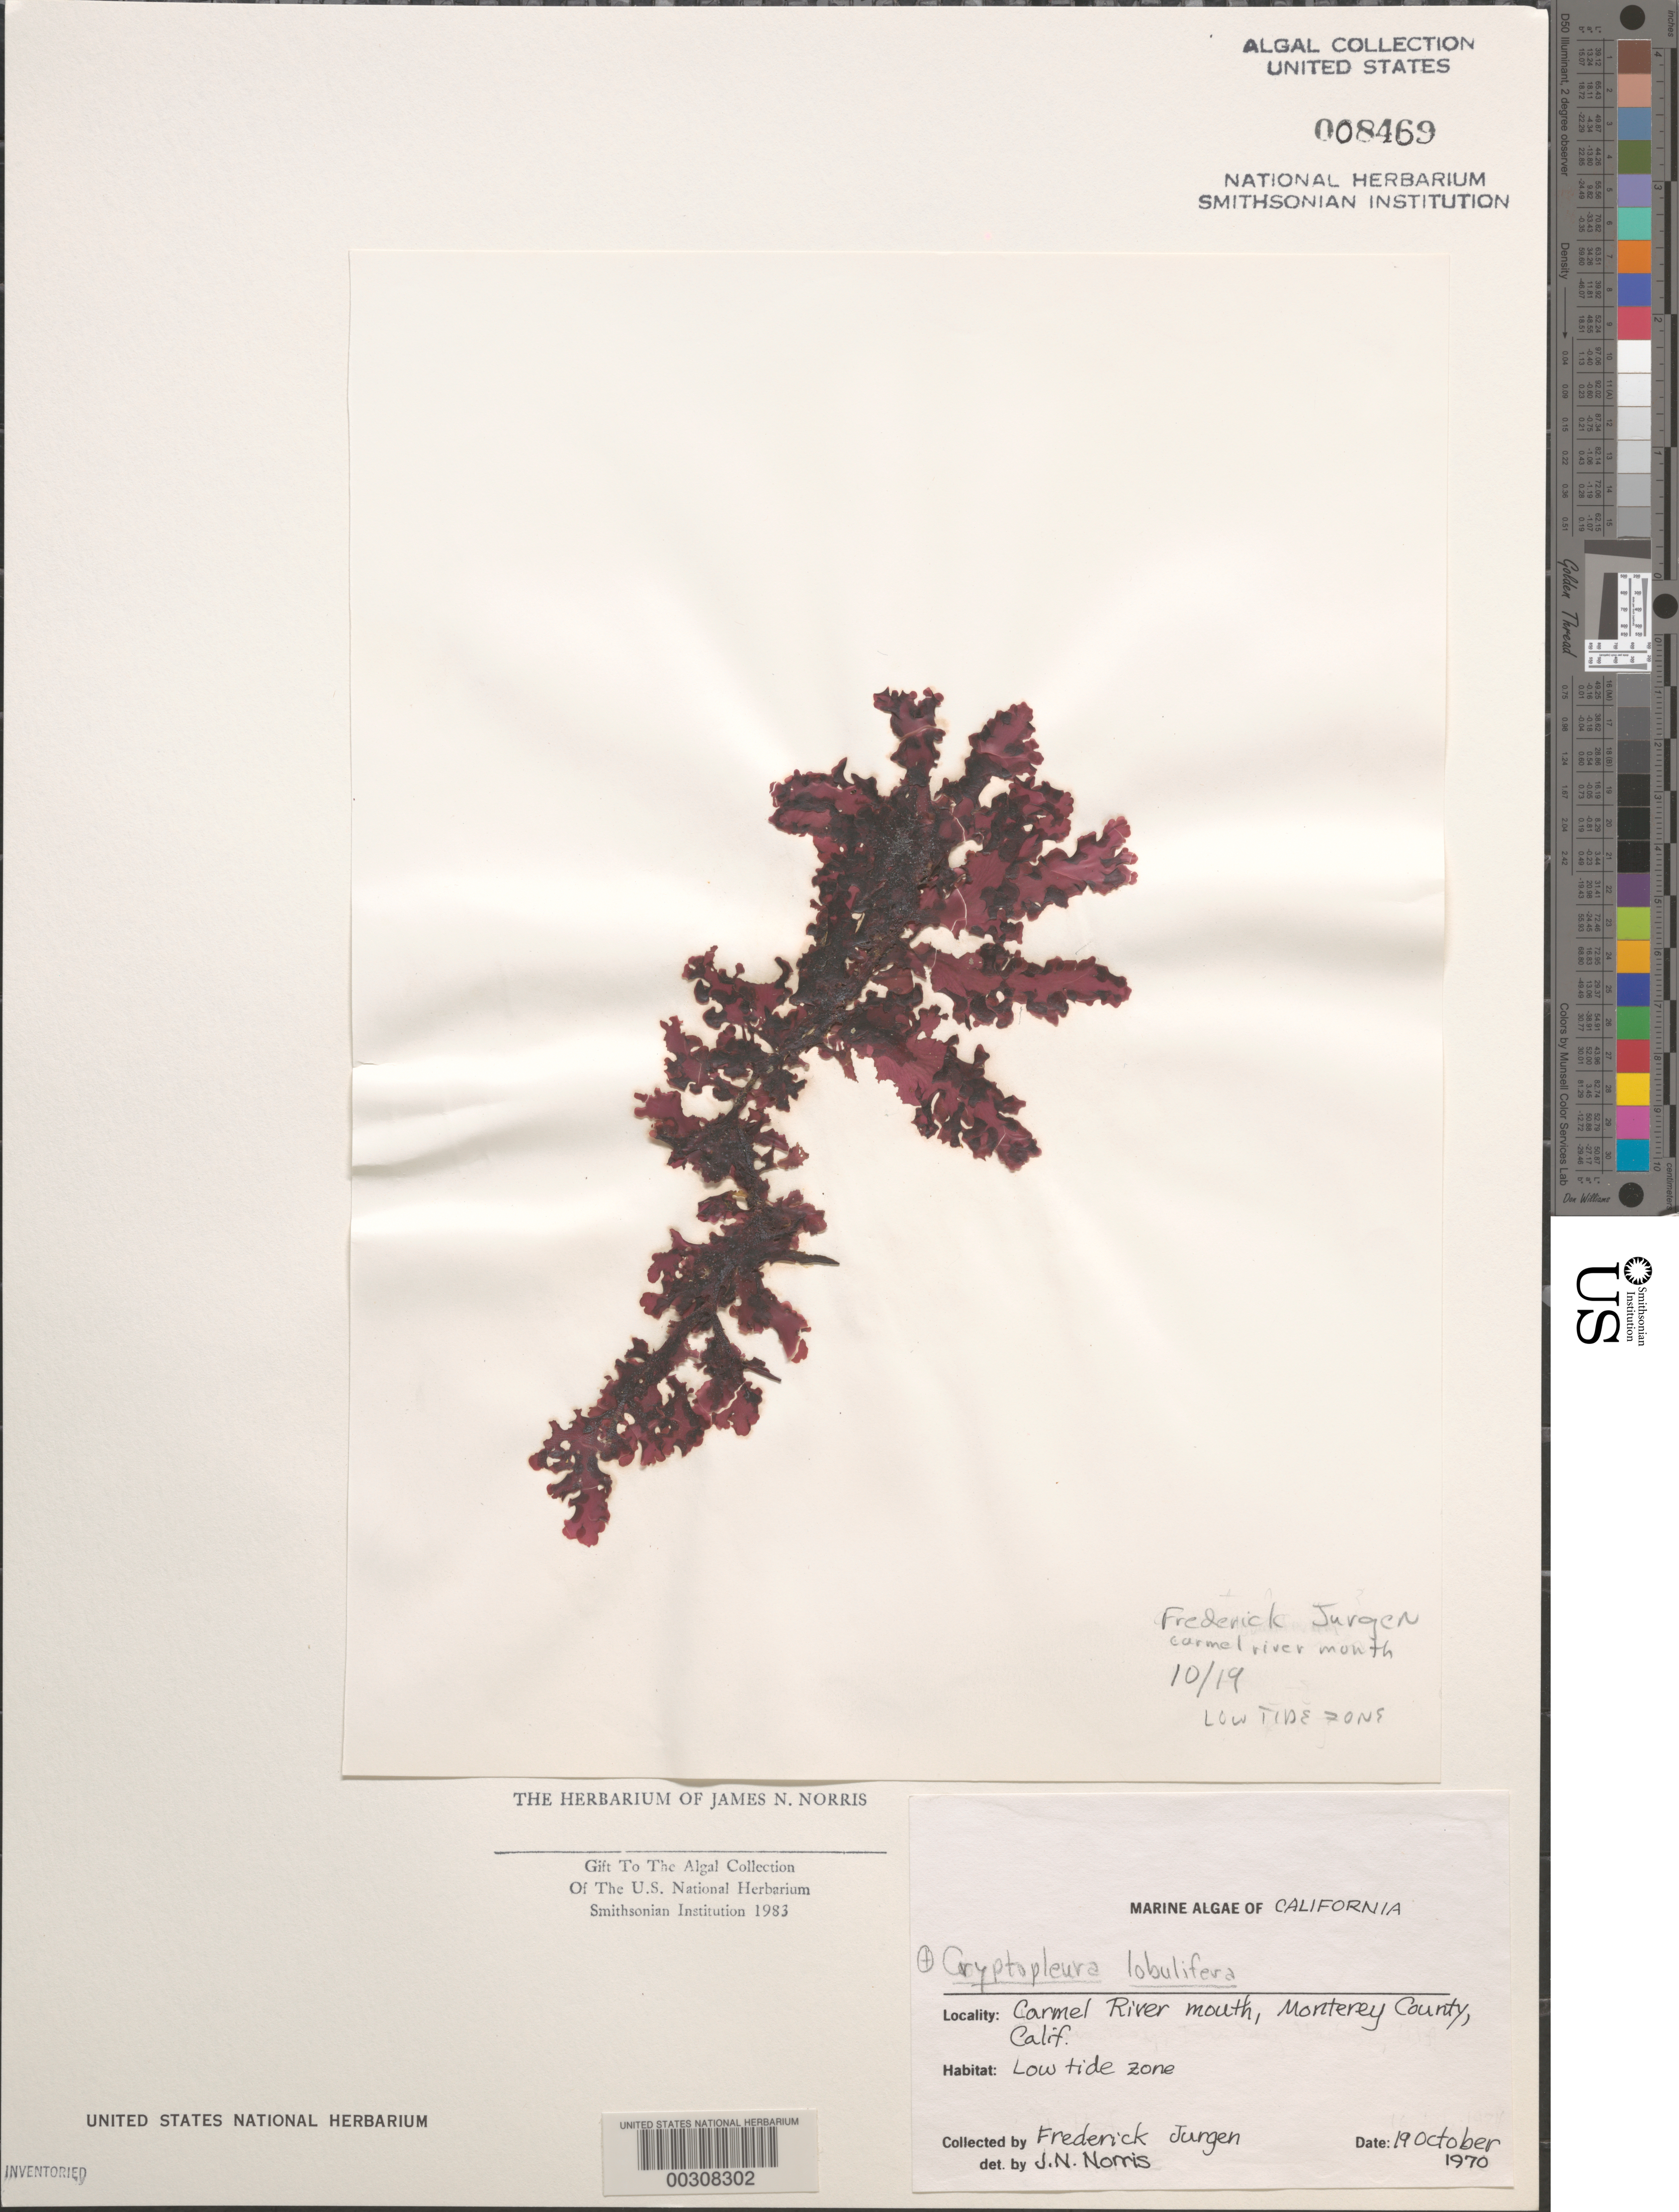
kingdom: Plantae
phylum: Rhodophyta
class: Florideophyceae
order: Ceramiales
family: Delesseriaceae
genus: Cryptopleura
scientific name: Cryptopleura lobulifera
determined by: Norris, James N.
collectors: F. Jurgen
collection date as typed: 19 Oct 1970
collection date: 1970-10-19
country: United States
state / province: California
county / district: Monterey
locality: Carmel River mouth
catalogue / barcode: US 8469